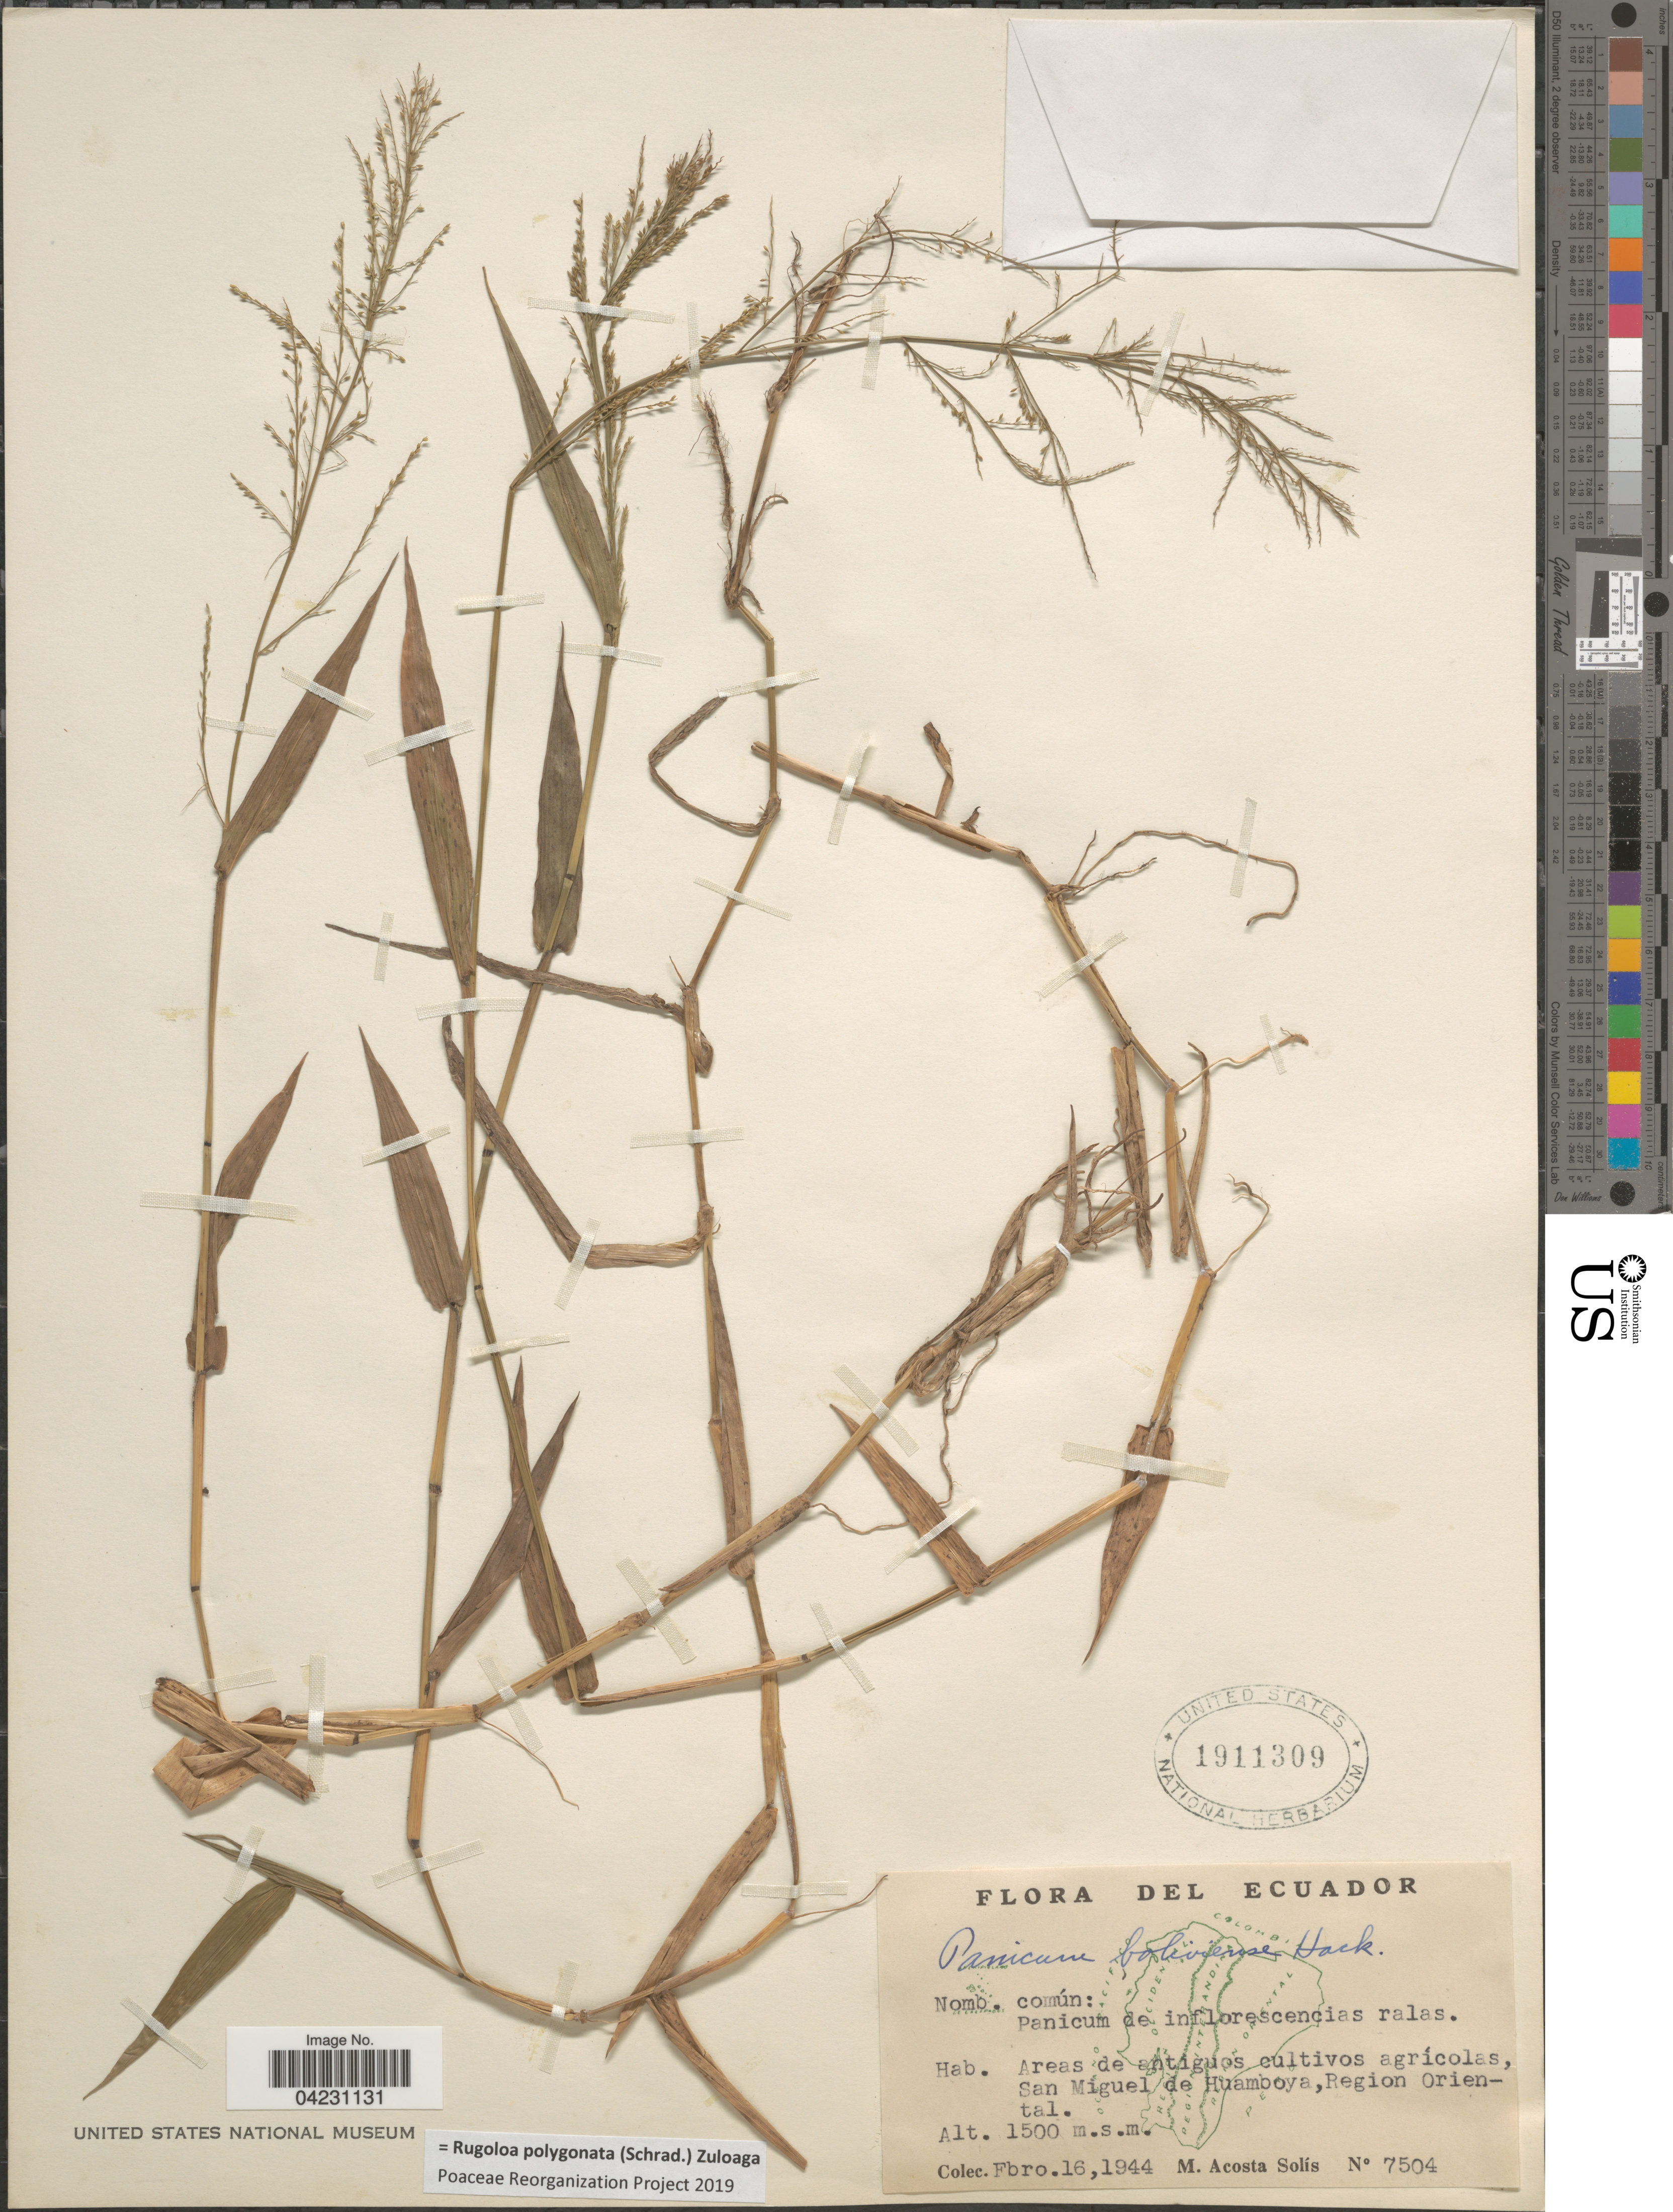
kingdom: Plantae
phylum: Tracheophyta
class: Liliopsida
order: Poales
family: Poaceae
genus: Rugoloa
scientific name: Rugoloa polygonata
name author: (Schrad.) Zuloaga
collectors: M. Acosta Solis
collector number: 7504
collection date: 1944-02-16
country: Ecuador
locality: Areas de antiguos cultivos agrícolas, San Miguel de Huamboya, Region Oriental.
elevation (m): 1500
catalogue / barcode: US 1911309